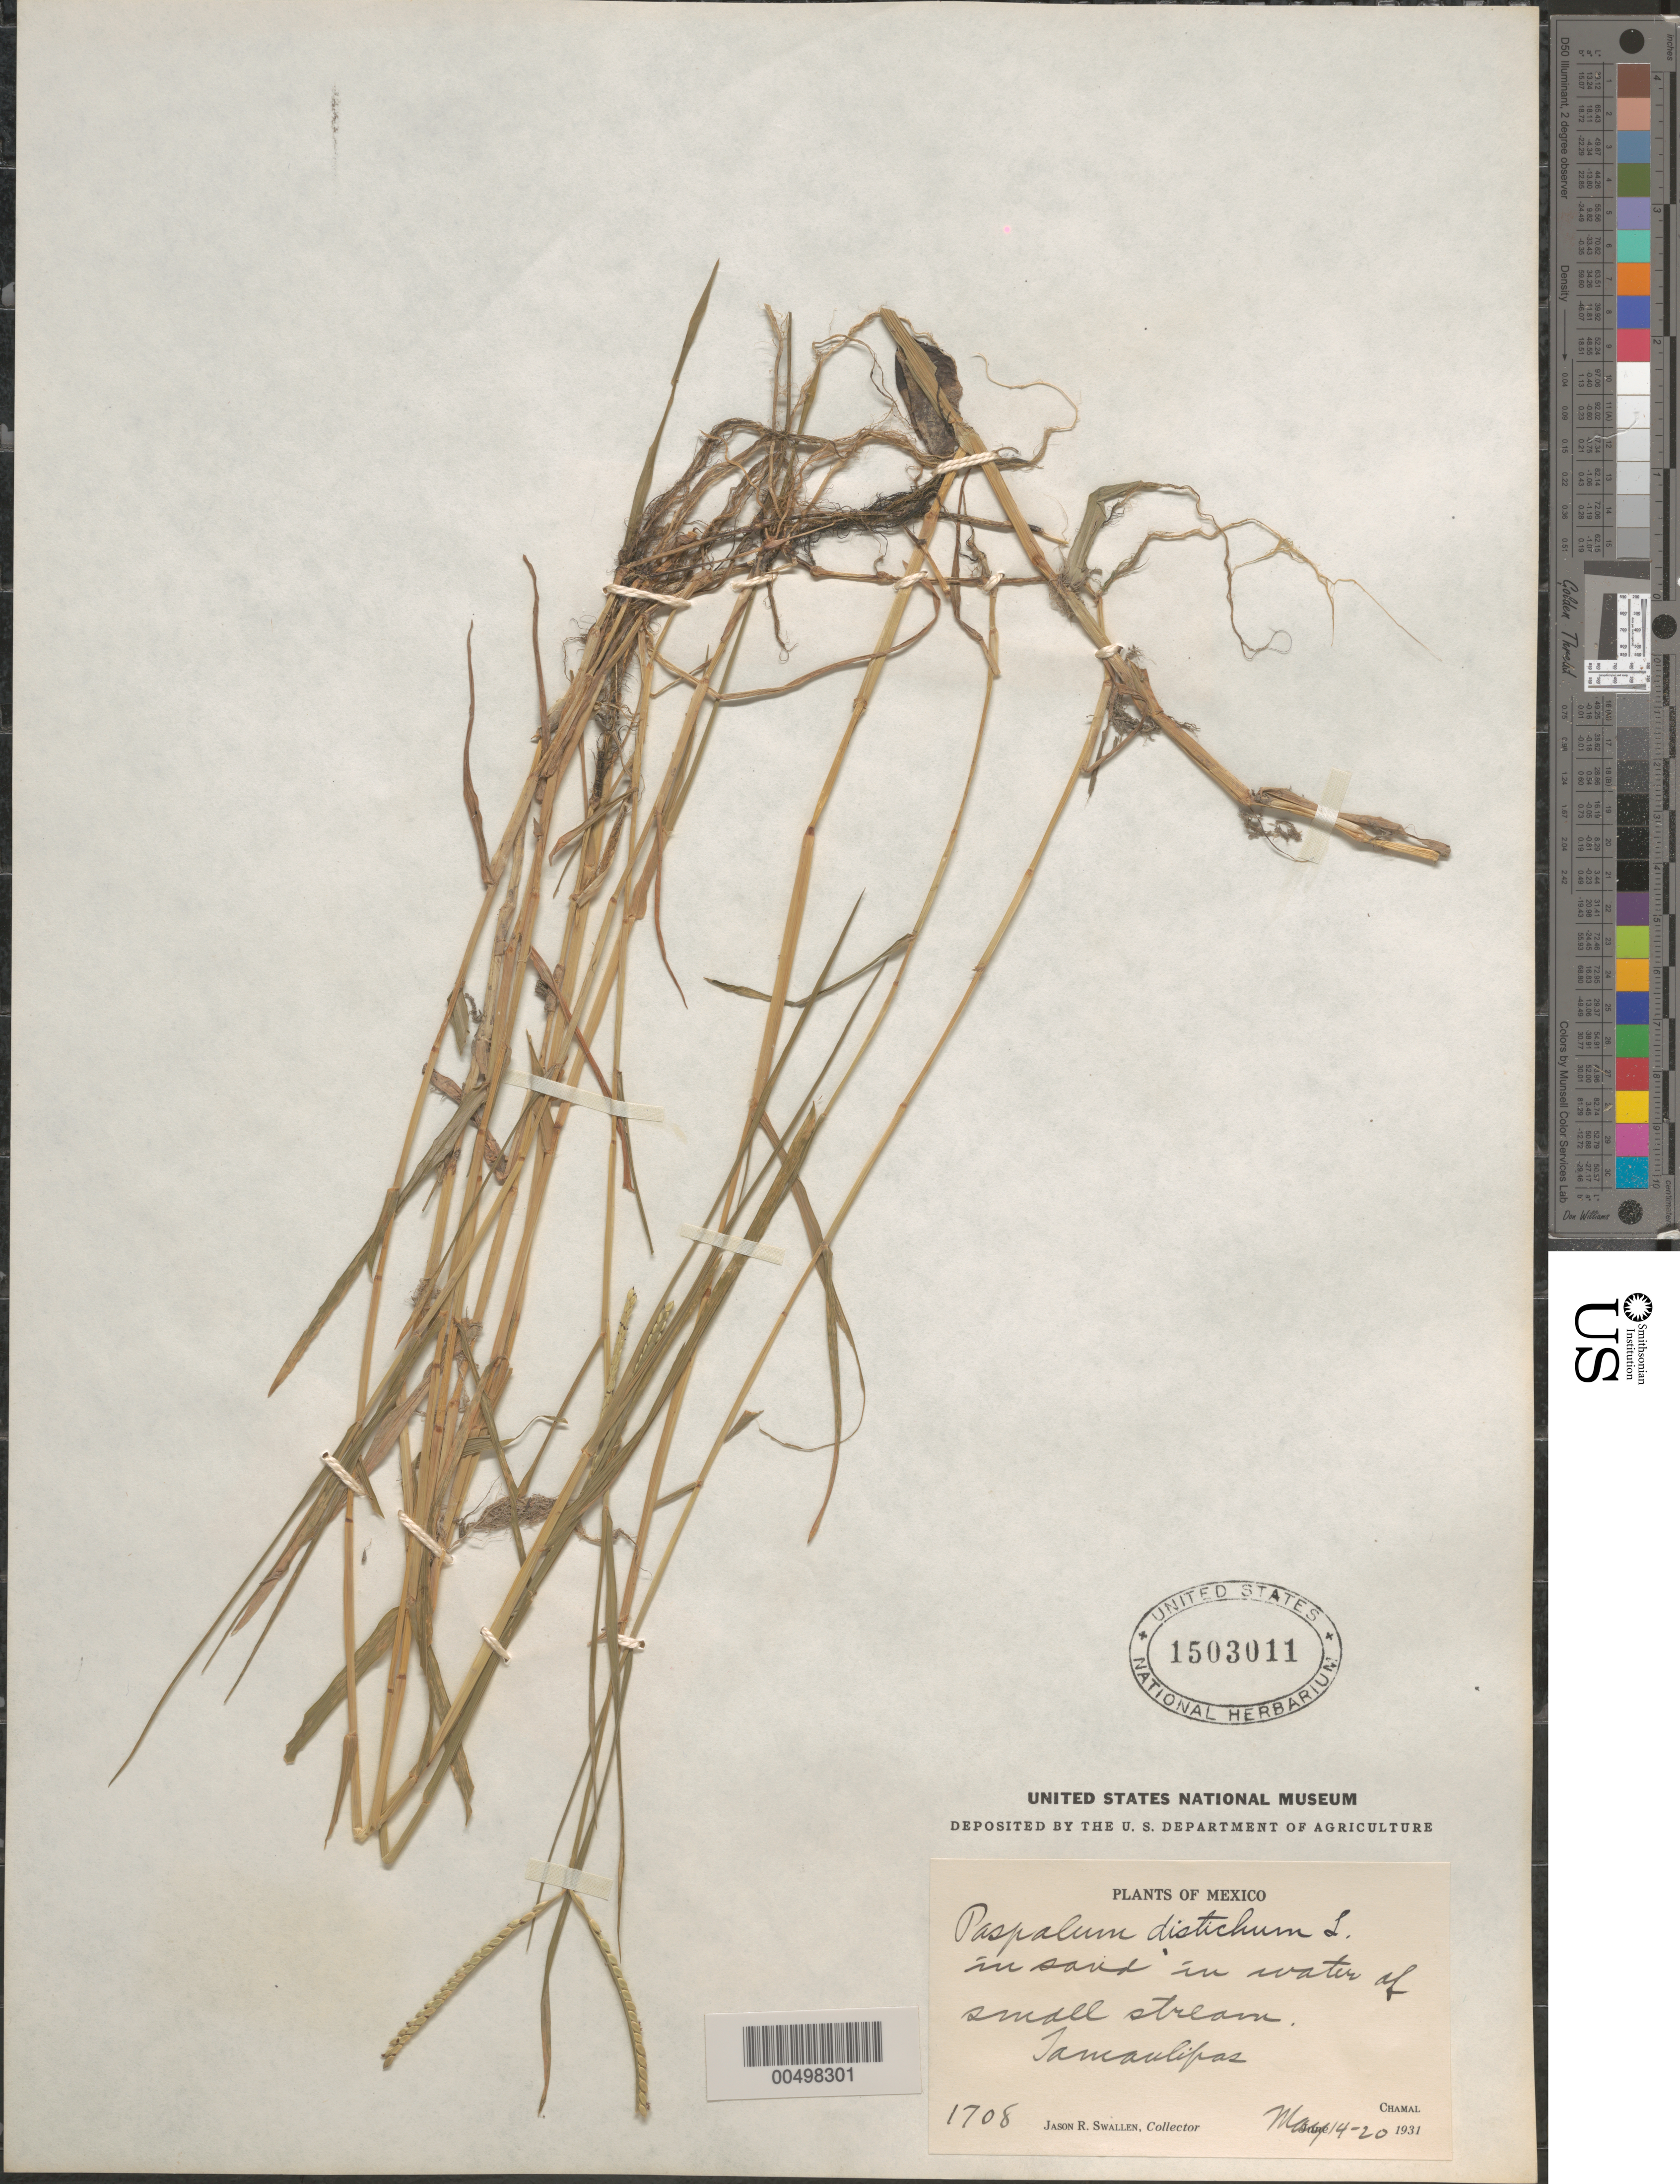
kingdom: Plantae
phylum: Tracheophyta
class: Liliopsida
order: Poales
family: Poaceae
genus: Paspalum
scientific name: Paspalum paspaloides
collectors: J. R. Swallen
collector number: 1708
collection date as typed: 14 May 1931 to 20 May 1931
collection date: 1931-05-14/1931-05-20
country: Mexico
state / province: Tamaulipas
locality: Chamal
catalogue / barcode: US 1503011